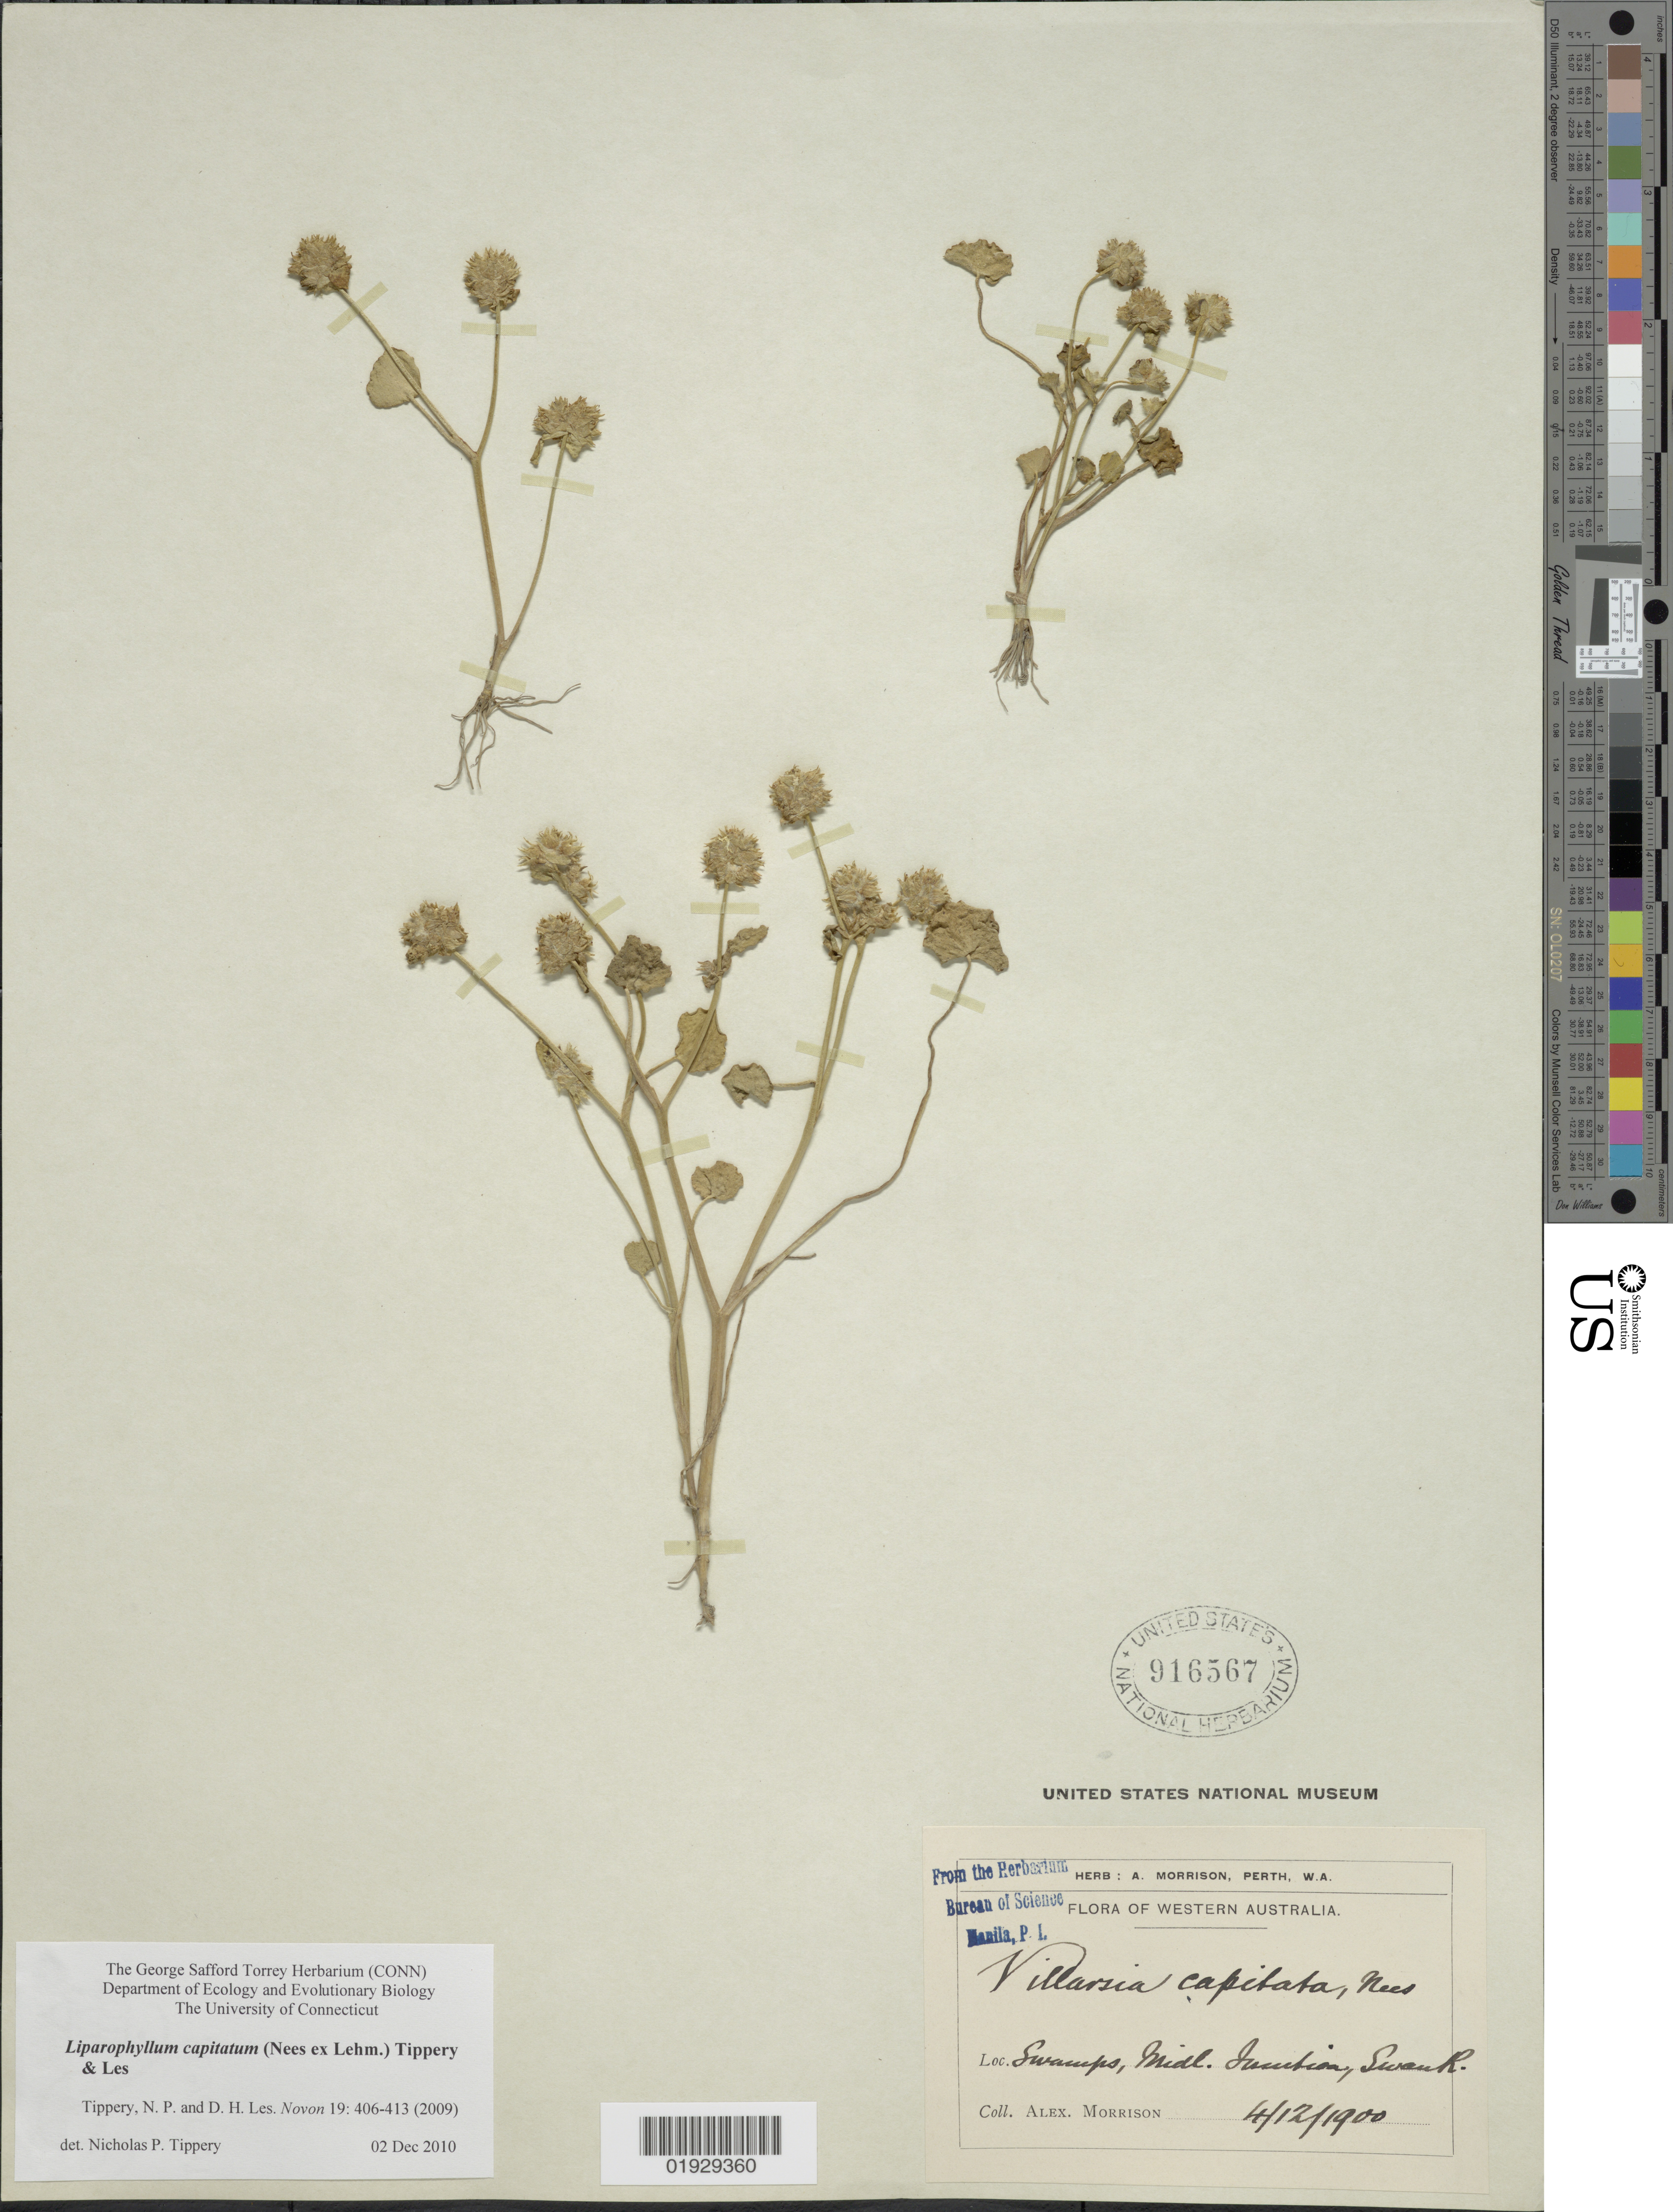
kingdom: Plantae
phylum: Tracheophyta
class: Magnoliopsida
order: Asterales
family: Menyanthaceae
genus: Liparophyllum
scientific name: Liparophyllum capitatum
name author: (Nees) Tippery & Les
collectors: A. Morrison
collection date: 1900-12-04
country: Australia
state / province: Western Australia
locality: Swamps, Midl. Junction, Swan R.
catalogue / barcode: US 916567